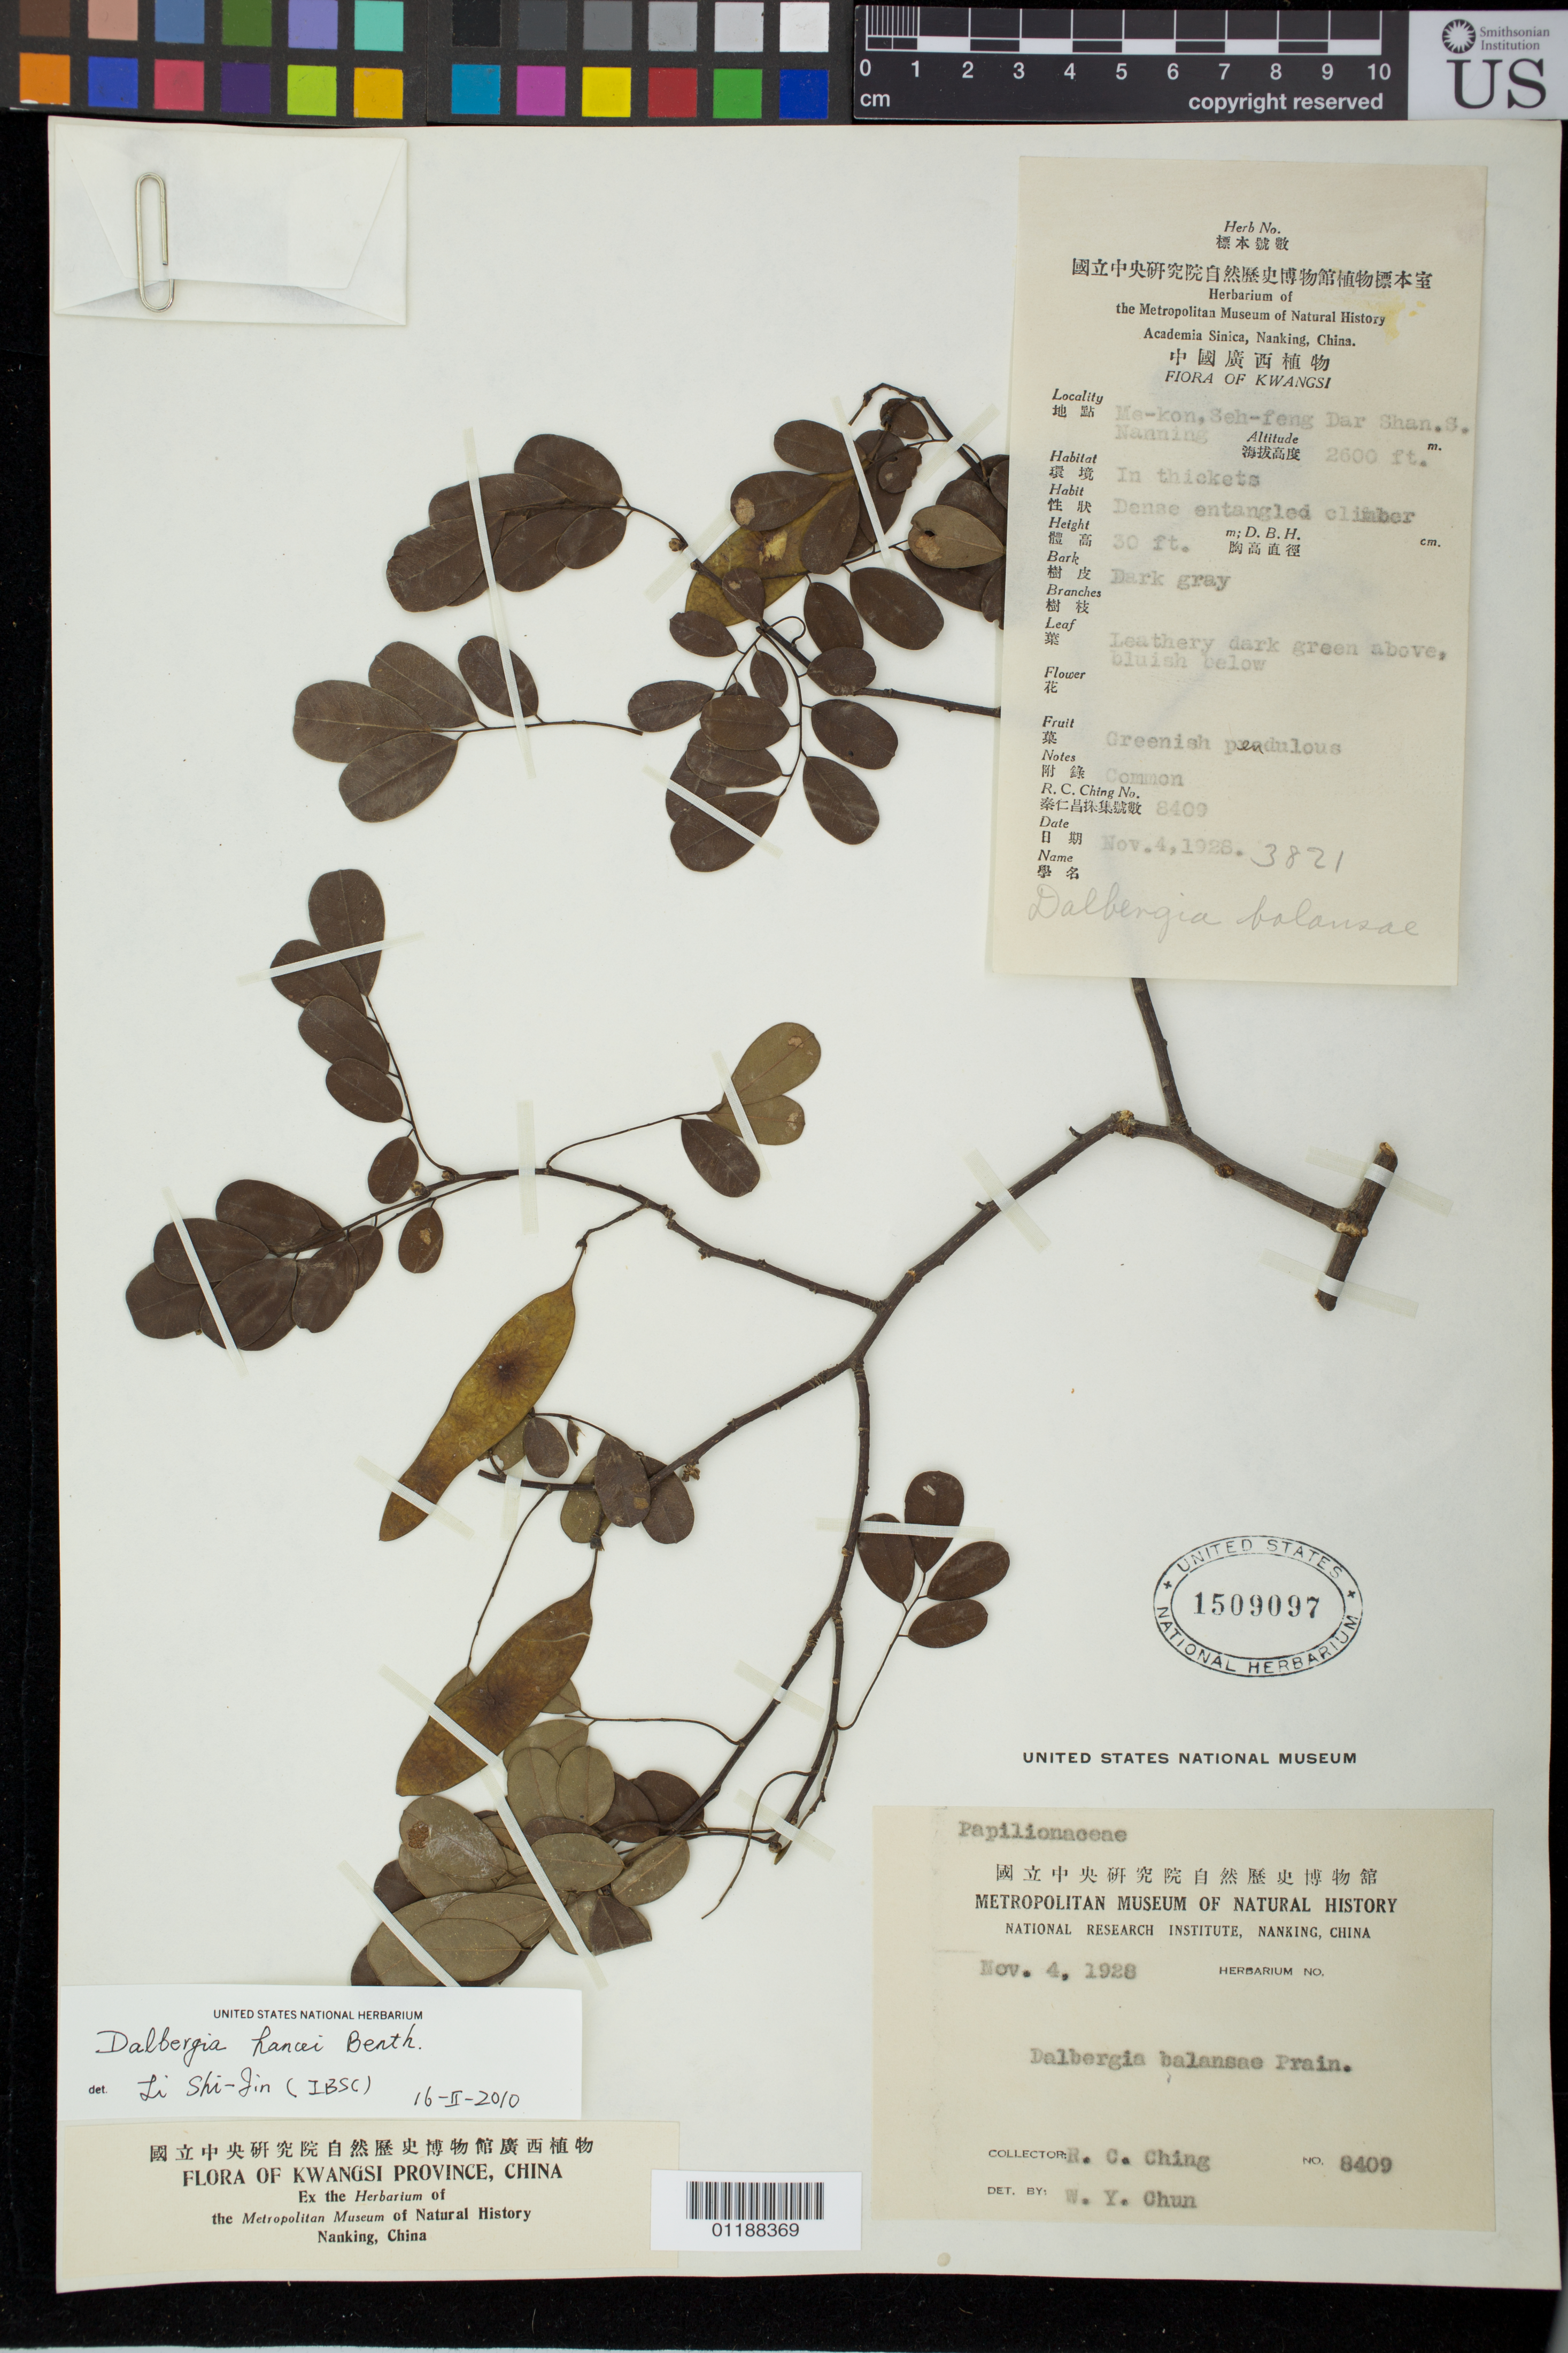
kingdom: Plantae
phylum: Tracheophyta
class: Magnoliopsida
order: Fabales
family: Fabaceae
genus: Dalbergia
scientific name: Dalbergia hancei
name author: Benth.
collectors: R. C. Ching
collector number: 8409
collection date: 1928-11-04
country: China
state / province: Guangxi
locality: Nanking. Me-kon, Seh-feng Dar Shan. S. Nanning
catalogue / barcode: US 1509097